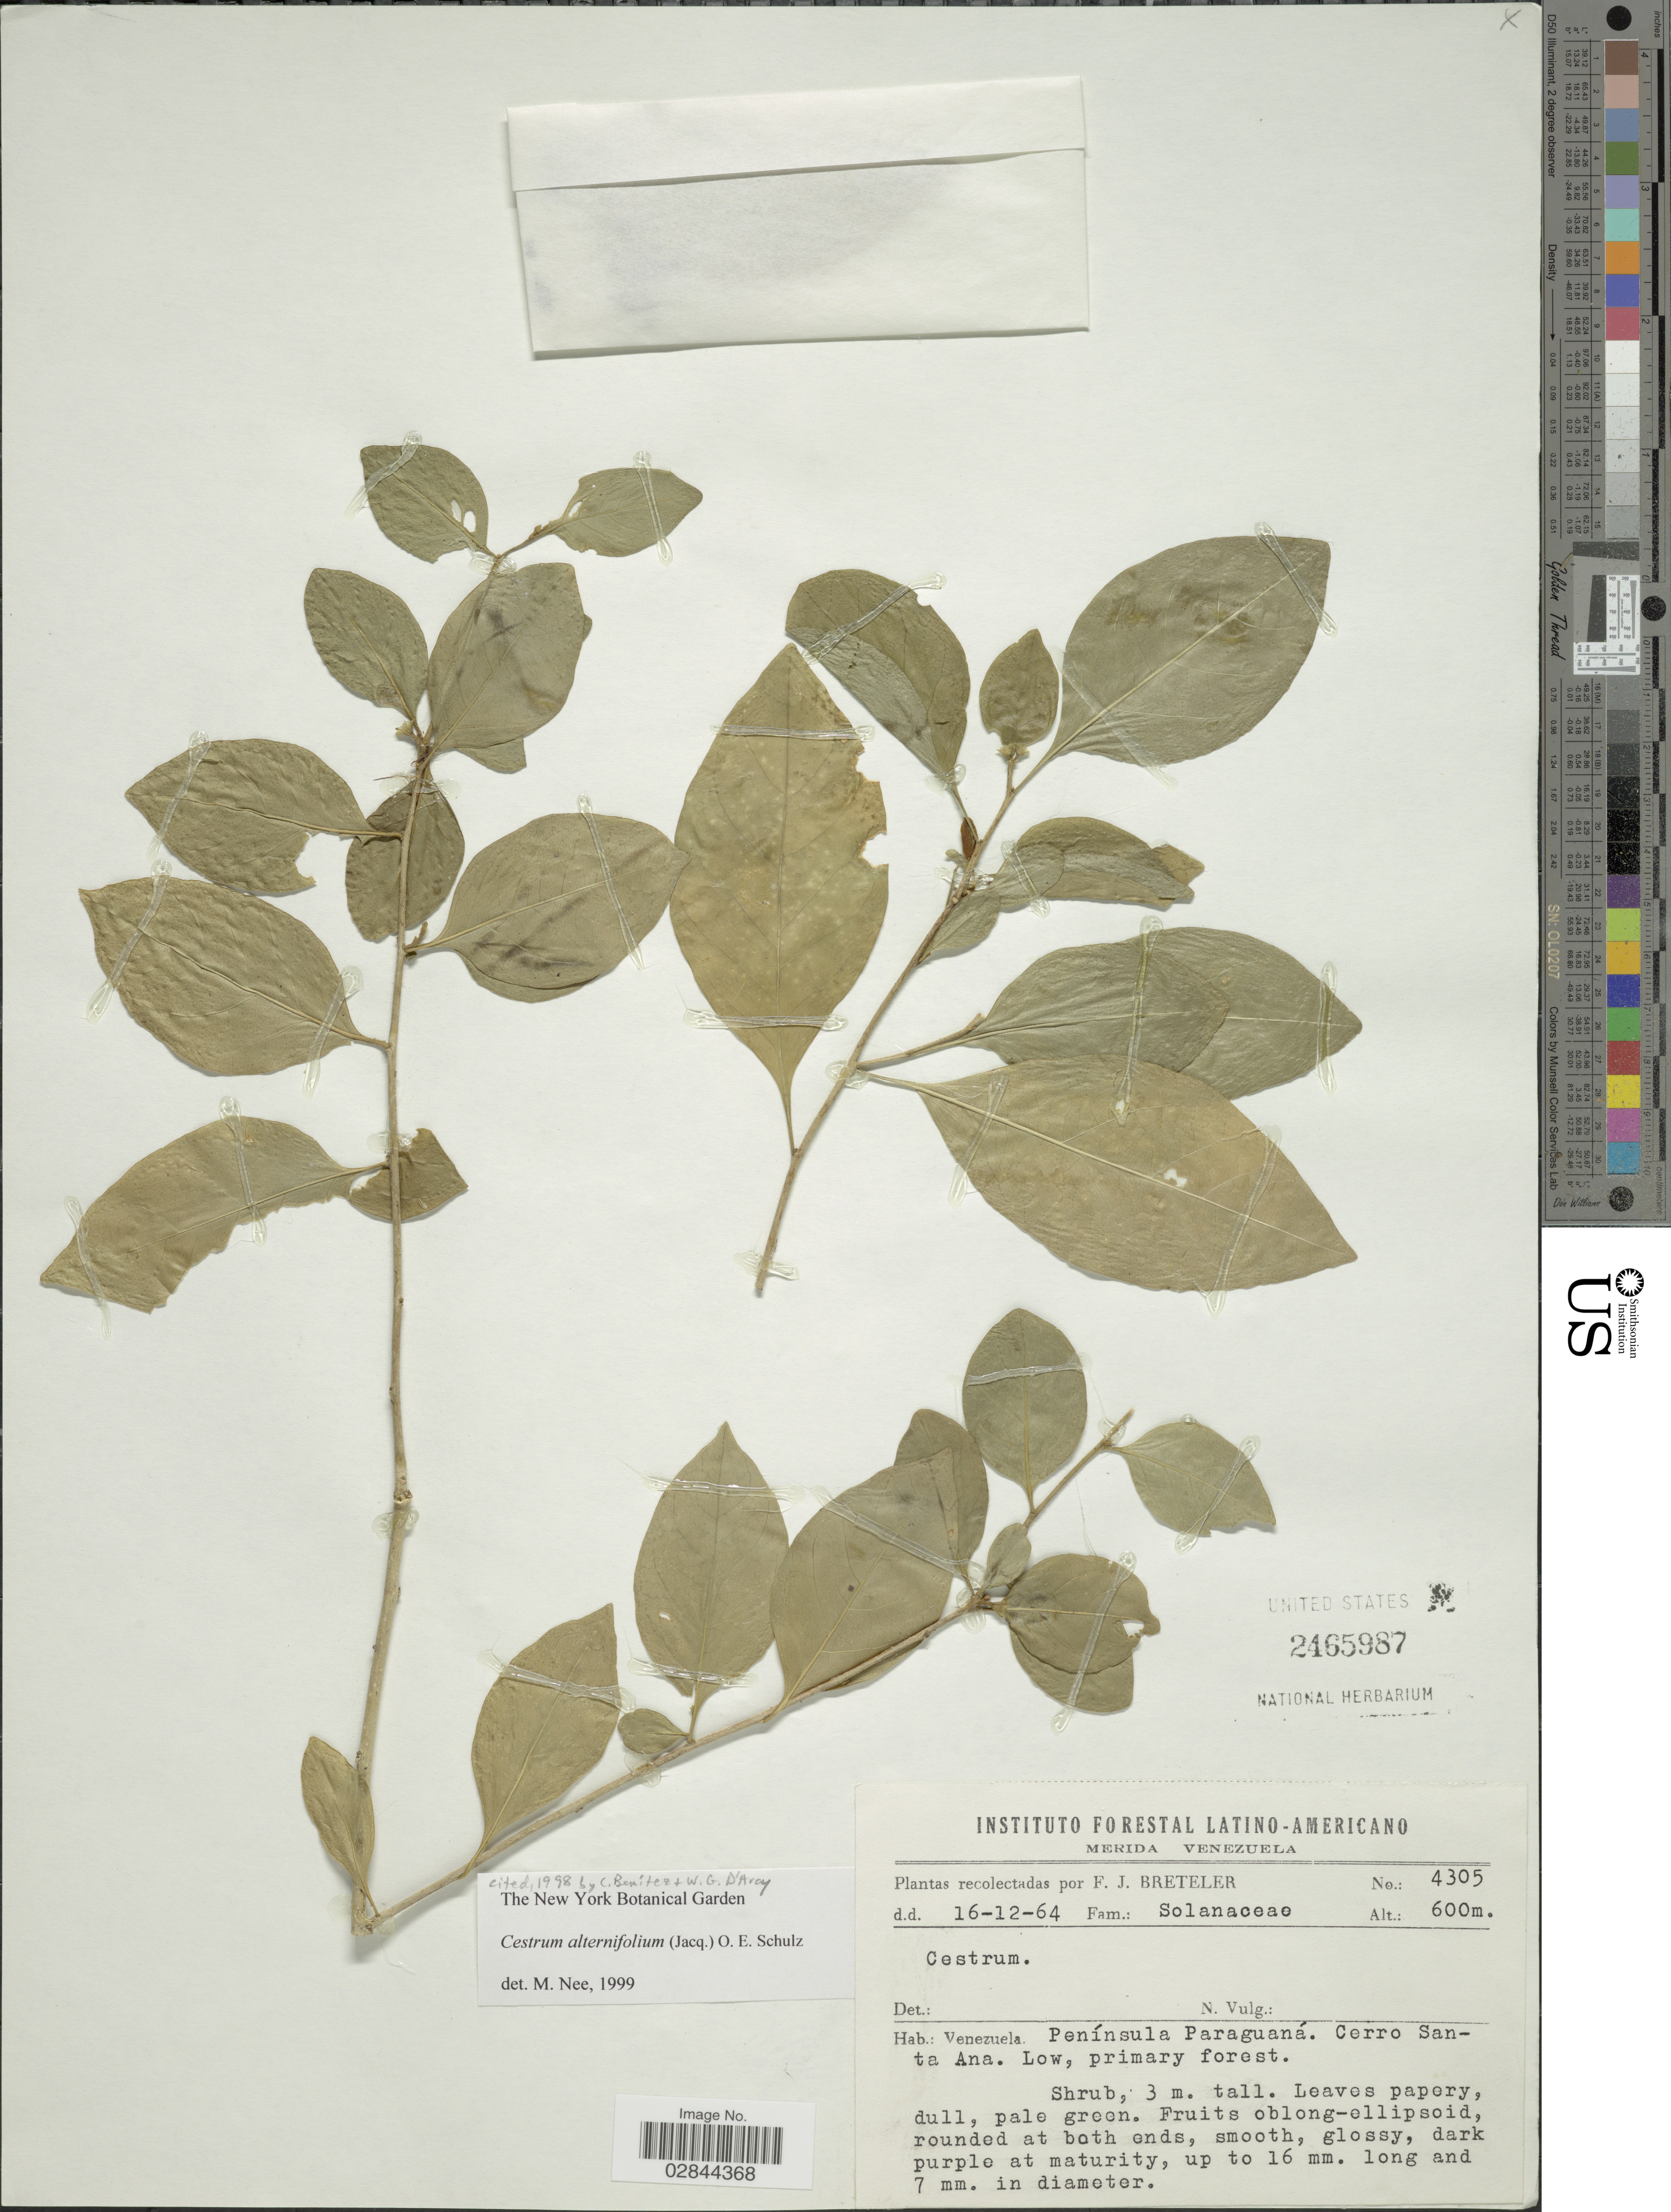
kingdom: Plantae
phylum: Tracheophyta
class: Magnoliopsida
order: Solanales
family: Solanaceae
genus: Cestrum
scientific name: Cestrum alternifolium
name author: (Jacq.) O.E. Schulz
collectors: F. J. Breteler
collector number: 4305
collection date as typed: Transcribed d/m/y: 16/12/64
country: Venezuela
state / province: Mérida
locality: Península Paraguaná, Cerro Santa Ana.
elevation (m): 600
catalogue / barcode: US 2465987